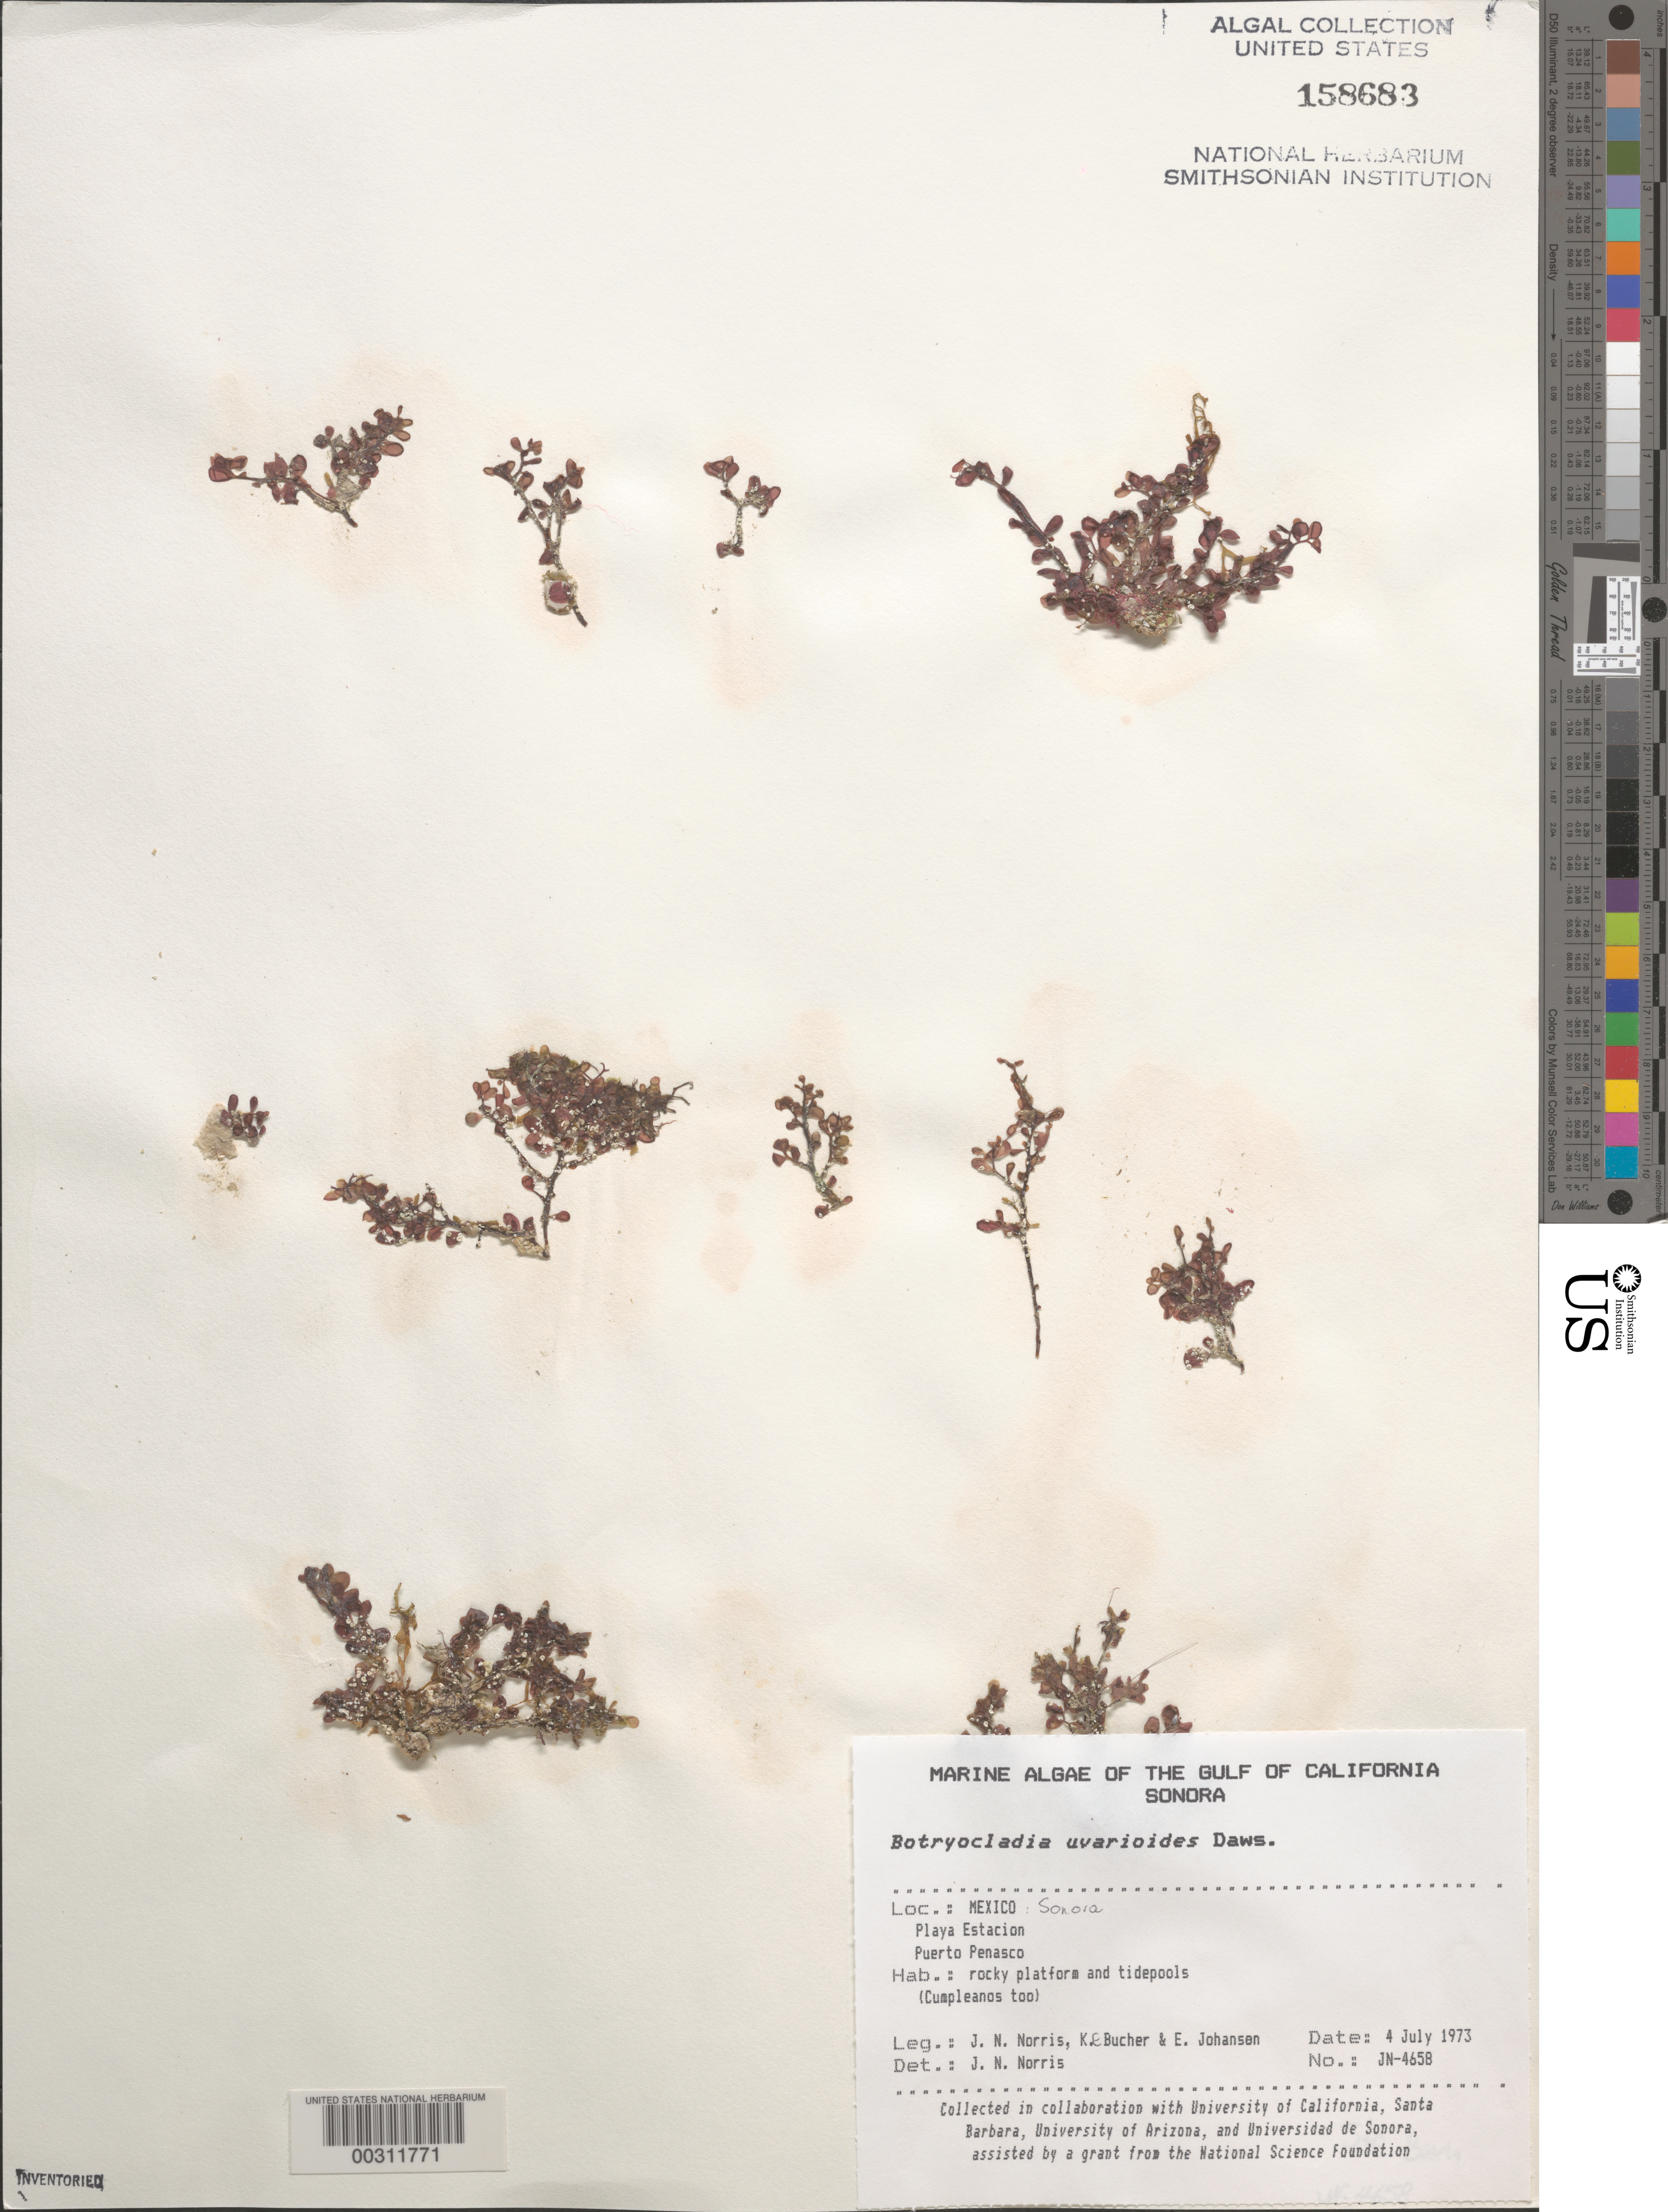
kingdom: Plantae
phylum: Rhodophyta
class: Florideophyceae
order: Rhodymeniales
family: Rhodymeniaceae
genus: Botryocladia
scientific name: Botryocladia uvarioides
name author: E.Y. Dawson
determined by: Norris, James N.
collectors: J. N. Norris, K. E. Bucher & E. Johansen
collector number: JN-4658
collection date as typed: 04 Jul 1973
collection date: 1973-07-04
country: Mexico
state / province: Sonora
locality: Playa Estacion, Puerto Penasco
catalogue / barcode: US 158683